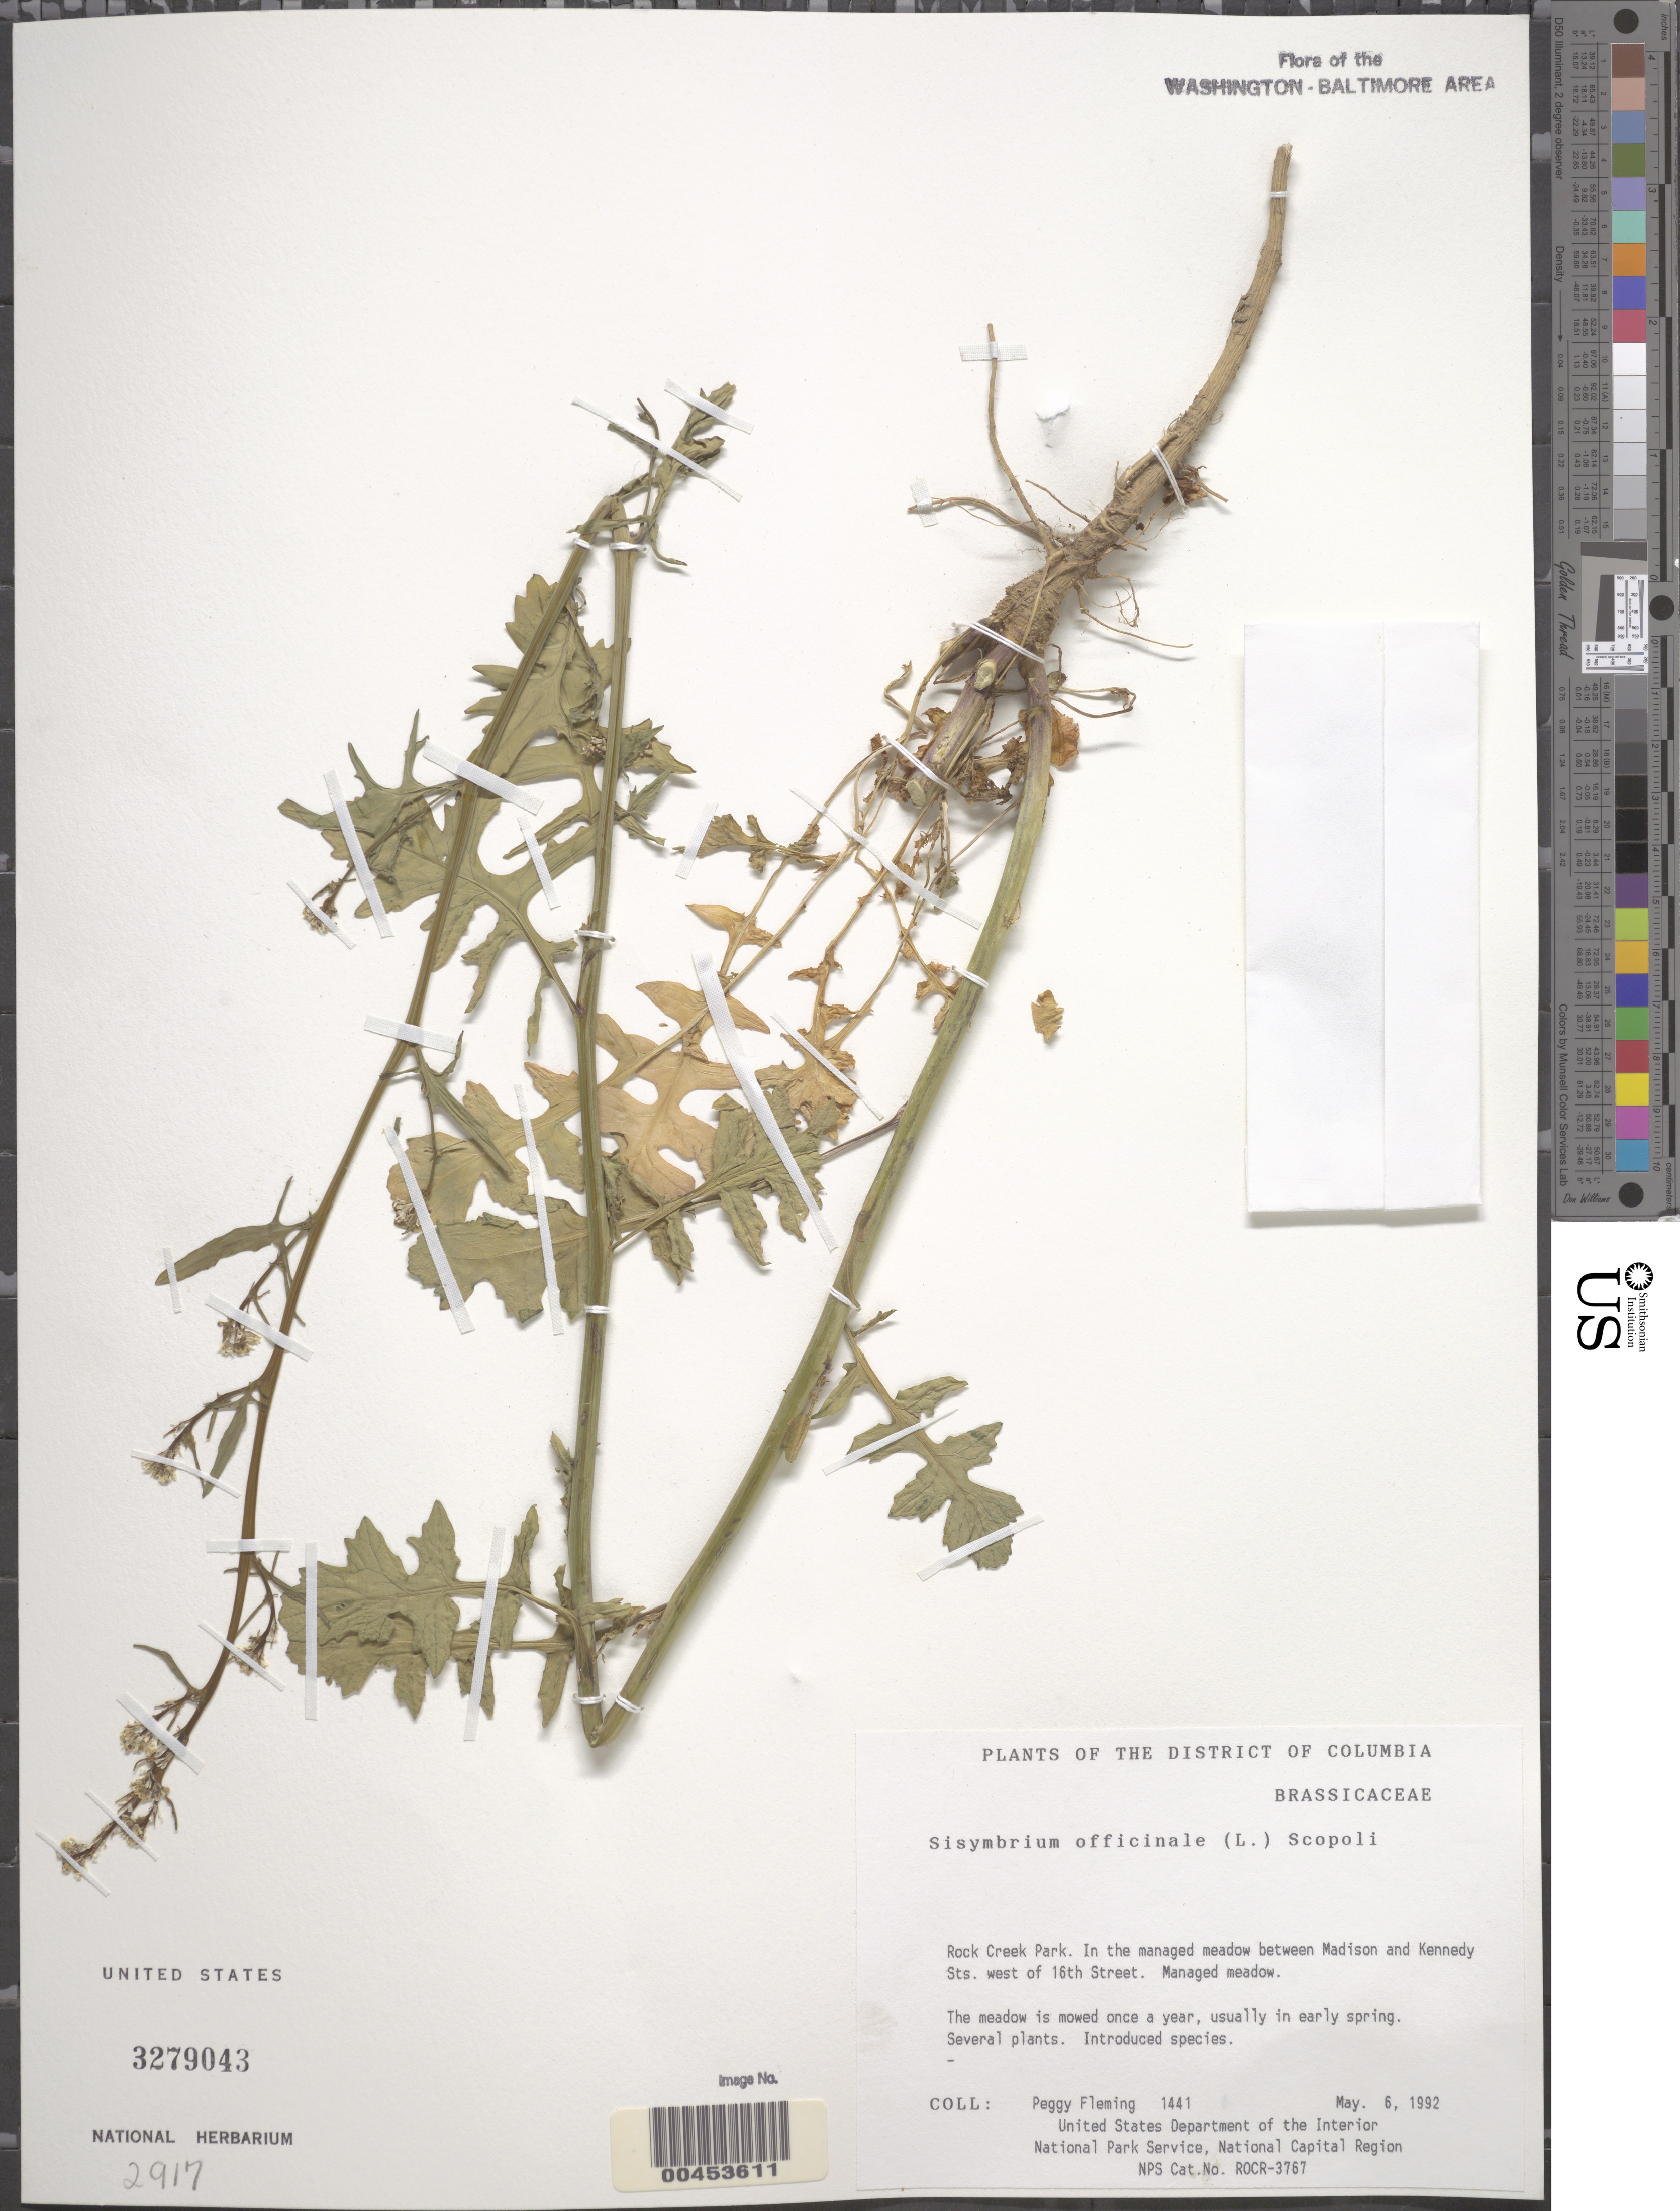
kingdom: Plantae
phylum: Tracheophyta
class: Magnoliopsida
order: Brassicales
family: Brassicaceae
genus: Sisymbrium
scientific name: Sisymbrium officinale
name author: (L.) Scop.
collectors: P. Fleming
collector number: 1441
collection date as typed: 06 May 1992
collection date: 1992-05-06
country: United States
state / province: District of Columbia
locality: Rock Creek Park, between Madison and Kennedy Sts, W of 16th St Rock Creek Park & vicinity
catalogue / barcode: US 3279043